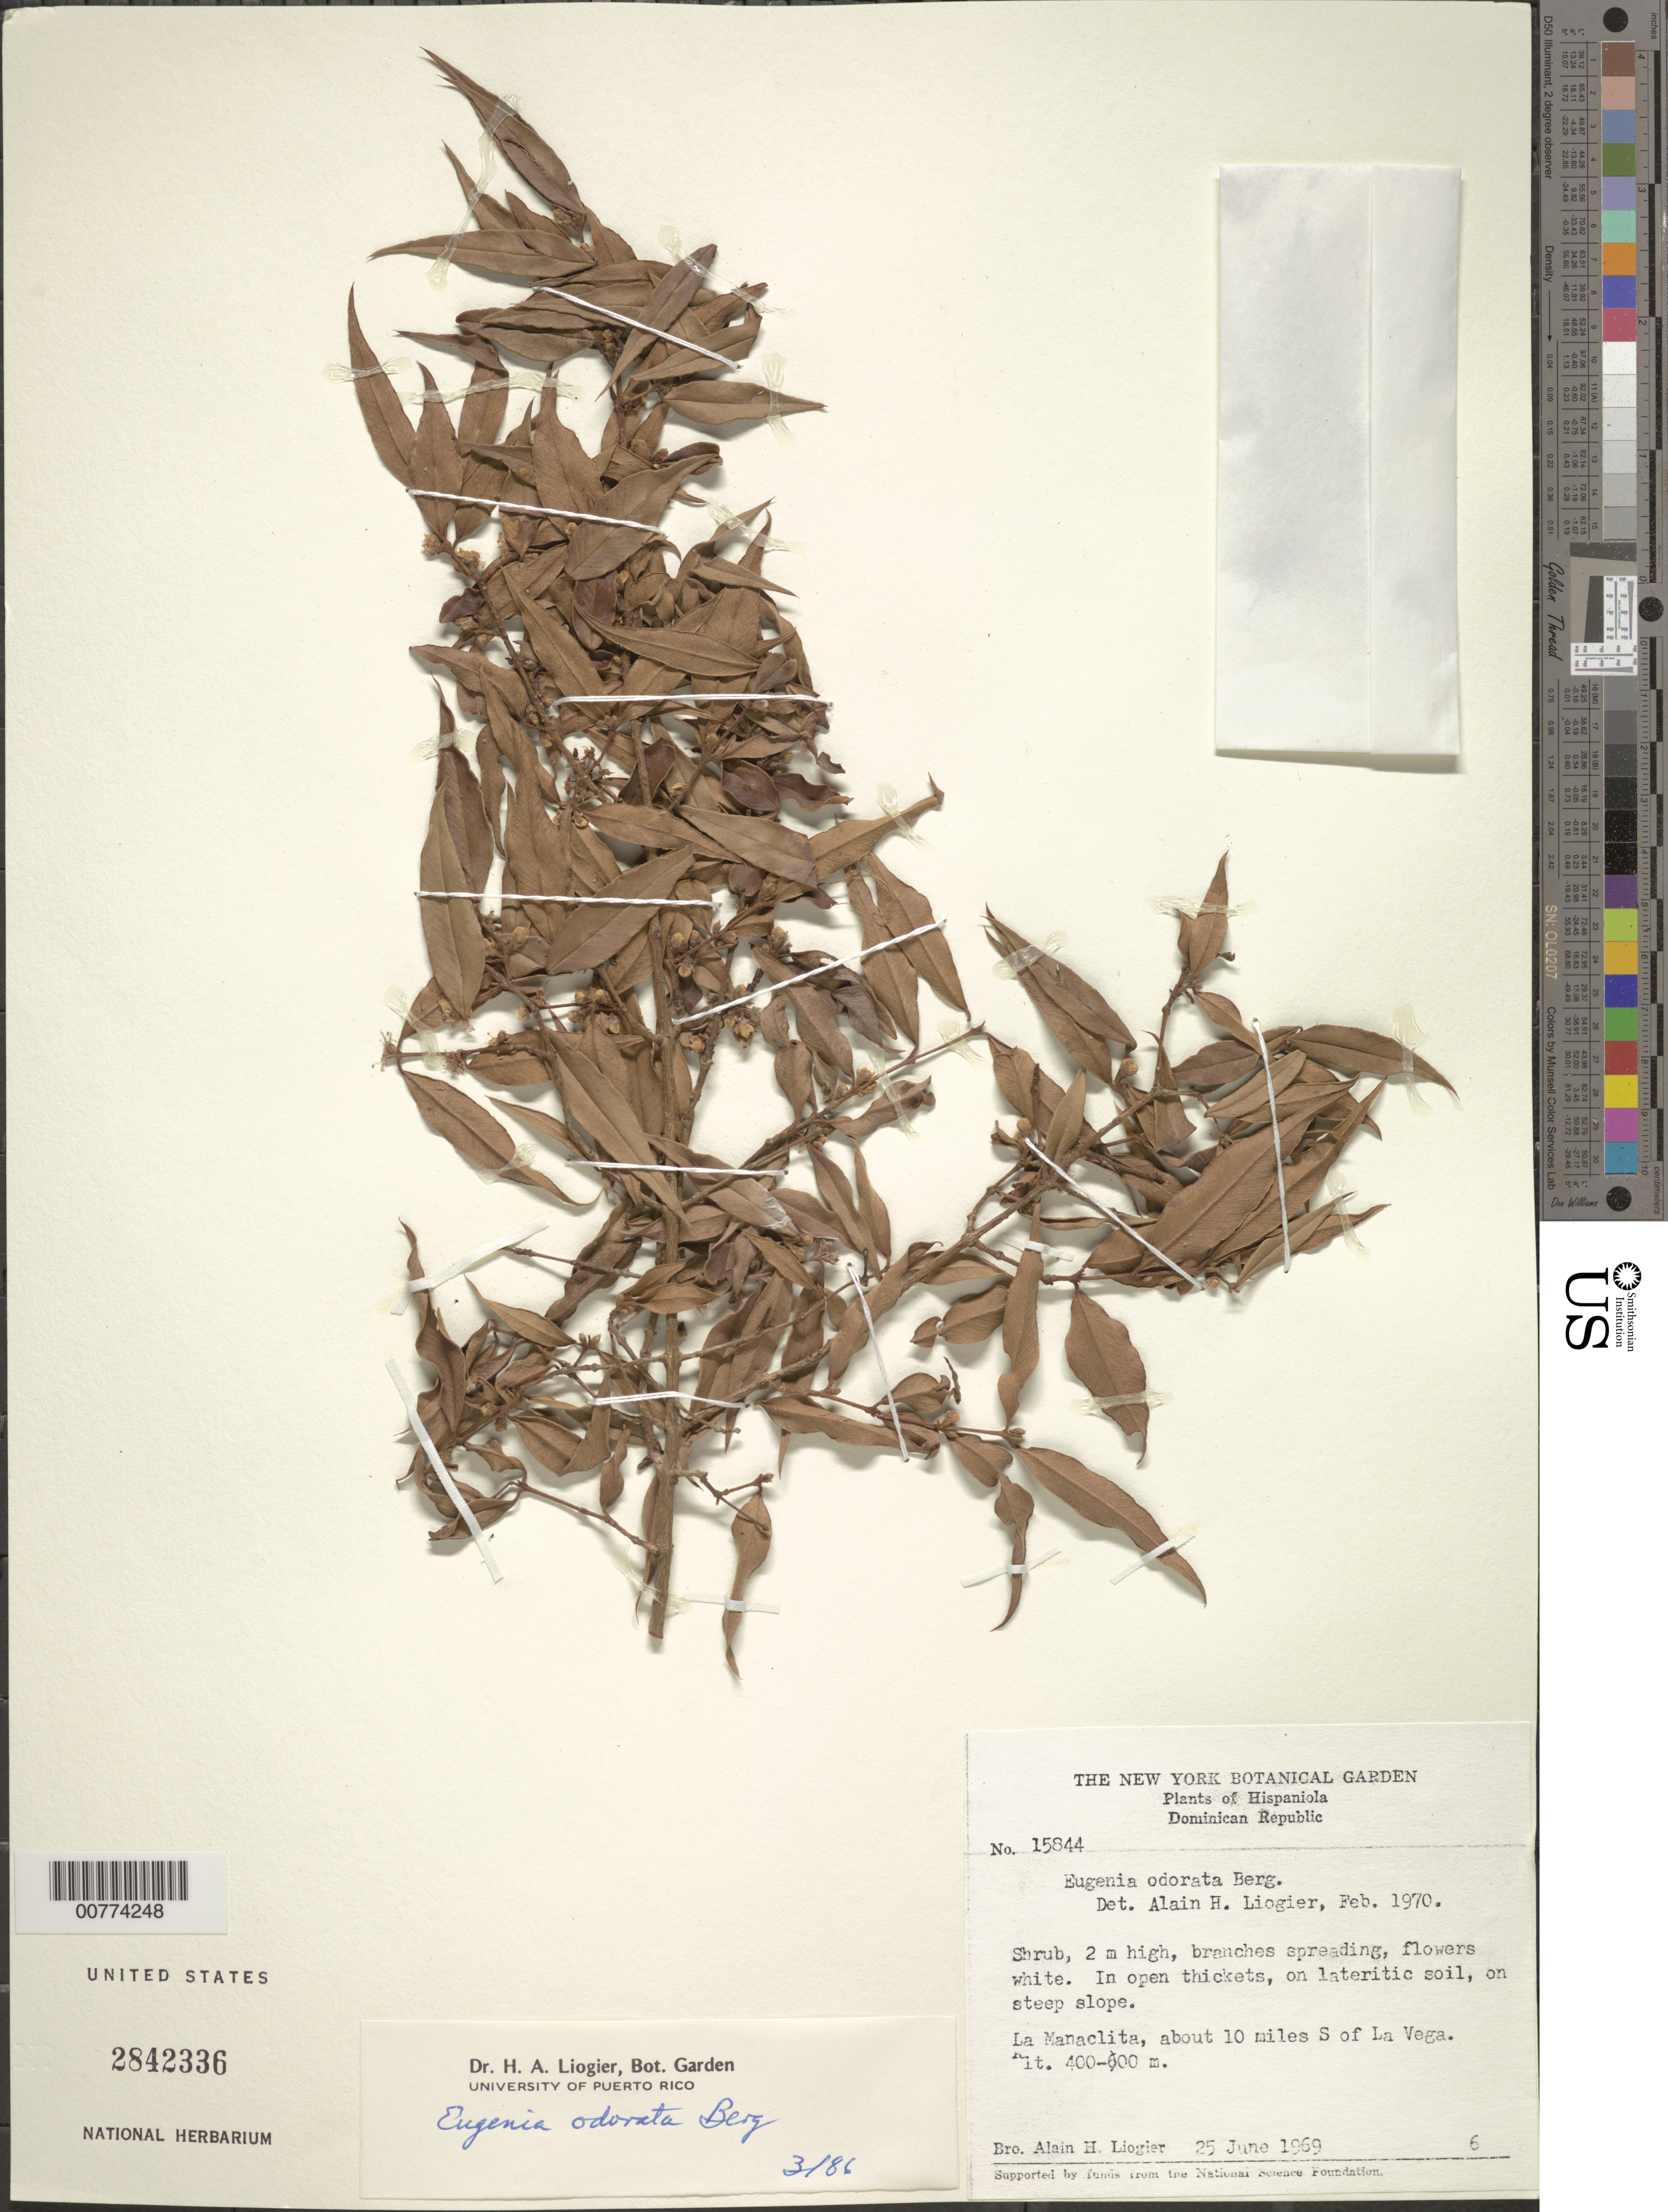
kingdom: Plantae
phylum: Tracheophyta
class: Magnoliopsida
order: Myrtales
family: Myrtaceae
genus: Eugenia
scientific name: Eugenia isabeliana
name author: Kiaersk.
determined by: Liogier, Alain H.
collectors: A. H. Liogier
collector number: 15844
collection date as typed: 25 Jun 1969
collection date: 1969-06-25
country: Dominican Republic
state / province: La Vega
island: Hispaniola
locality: La Manaclita, about 10 miles S of La Vega.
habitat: In open thickets, on lateritic soil, on steep slope.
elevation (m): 400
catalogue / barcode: US 2842336